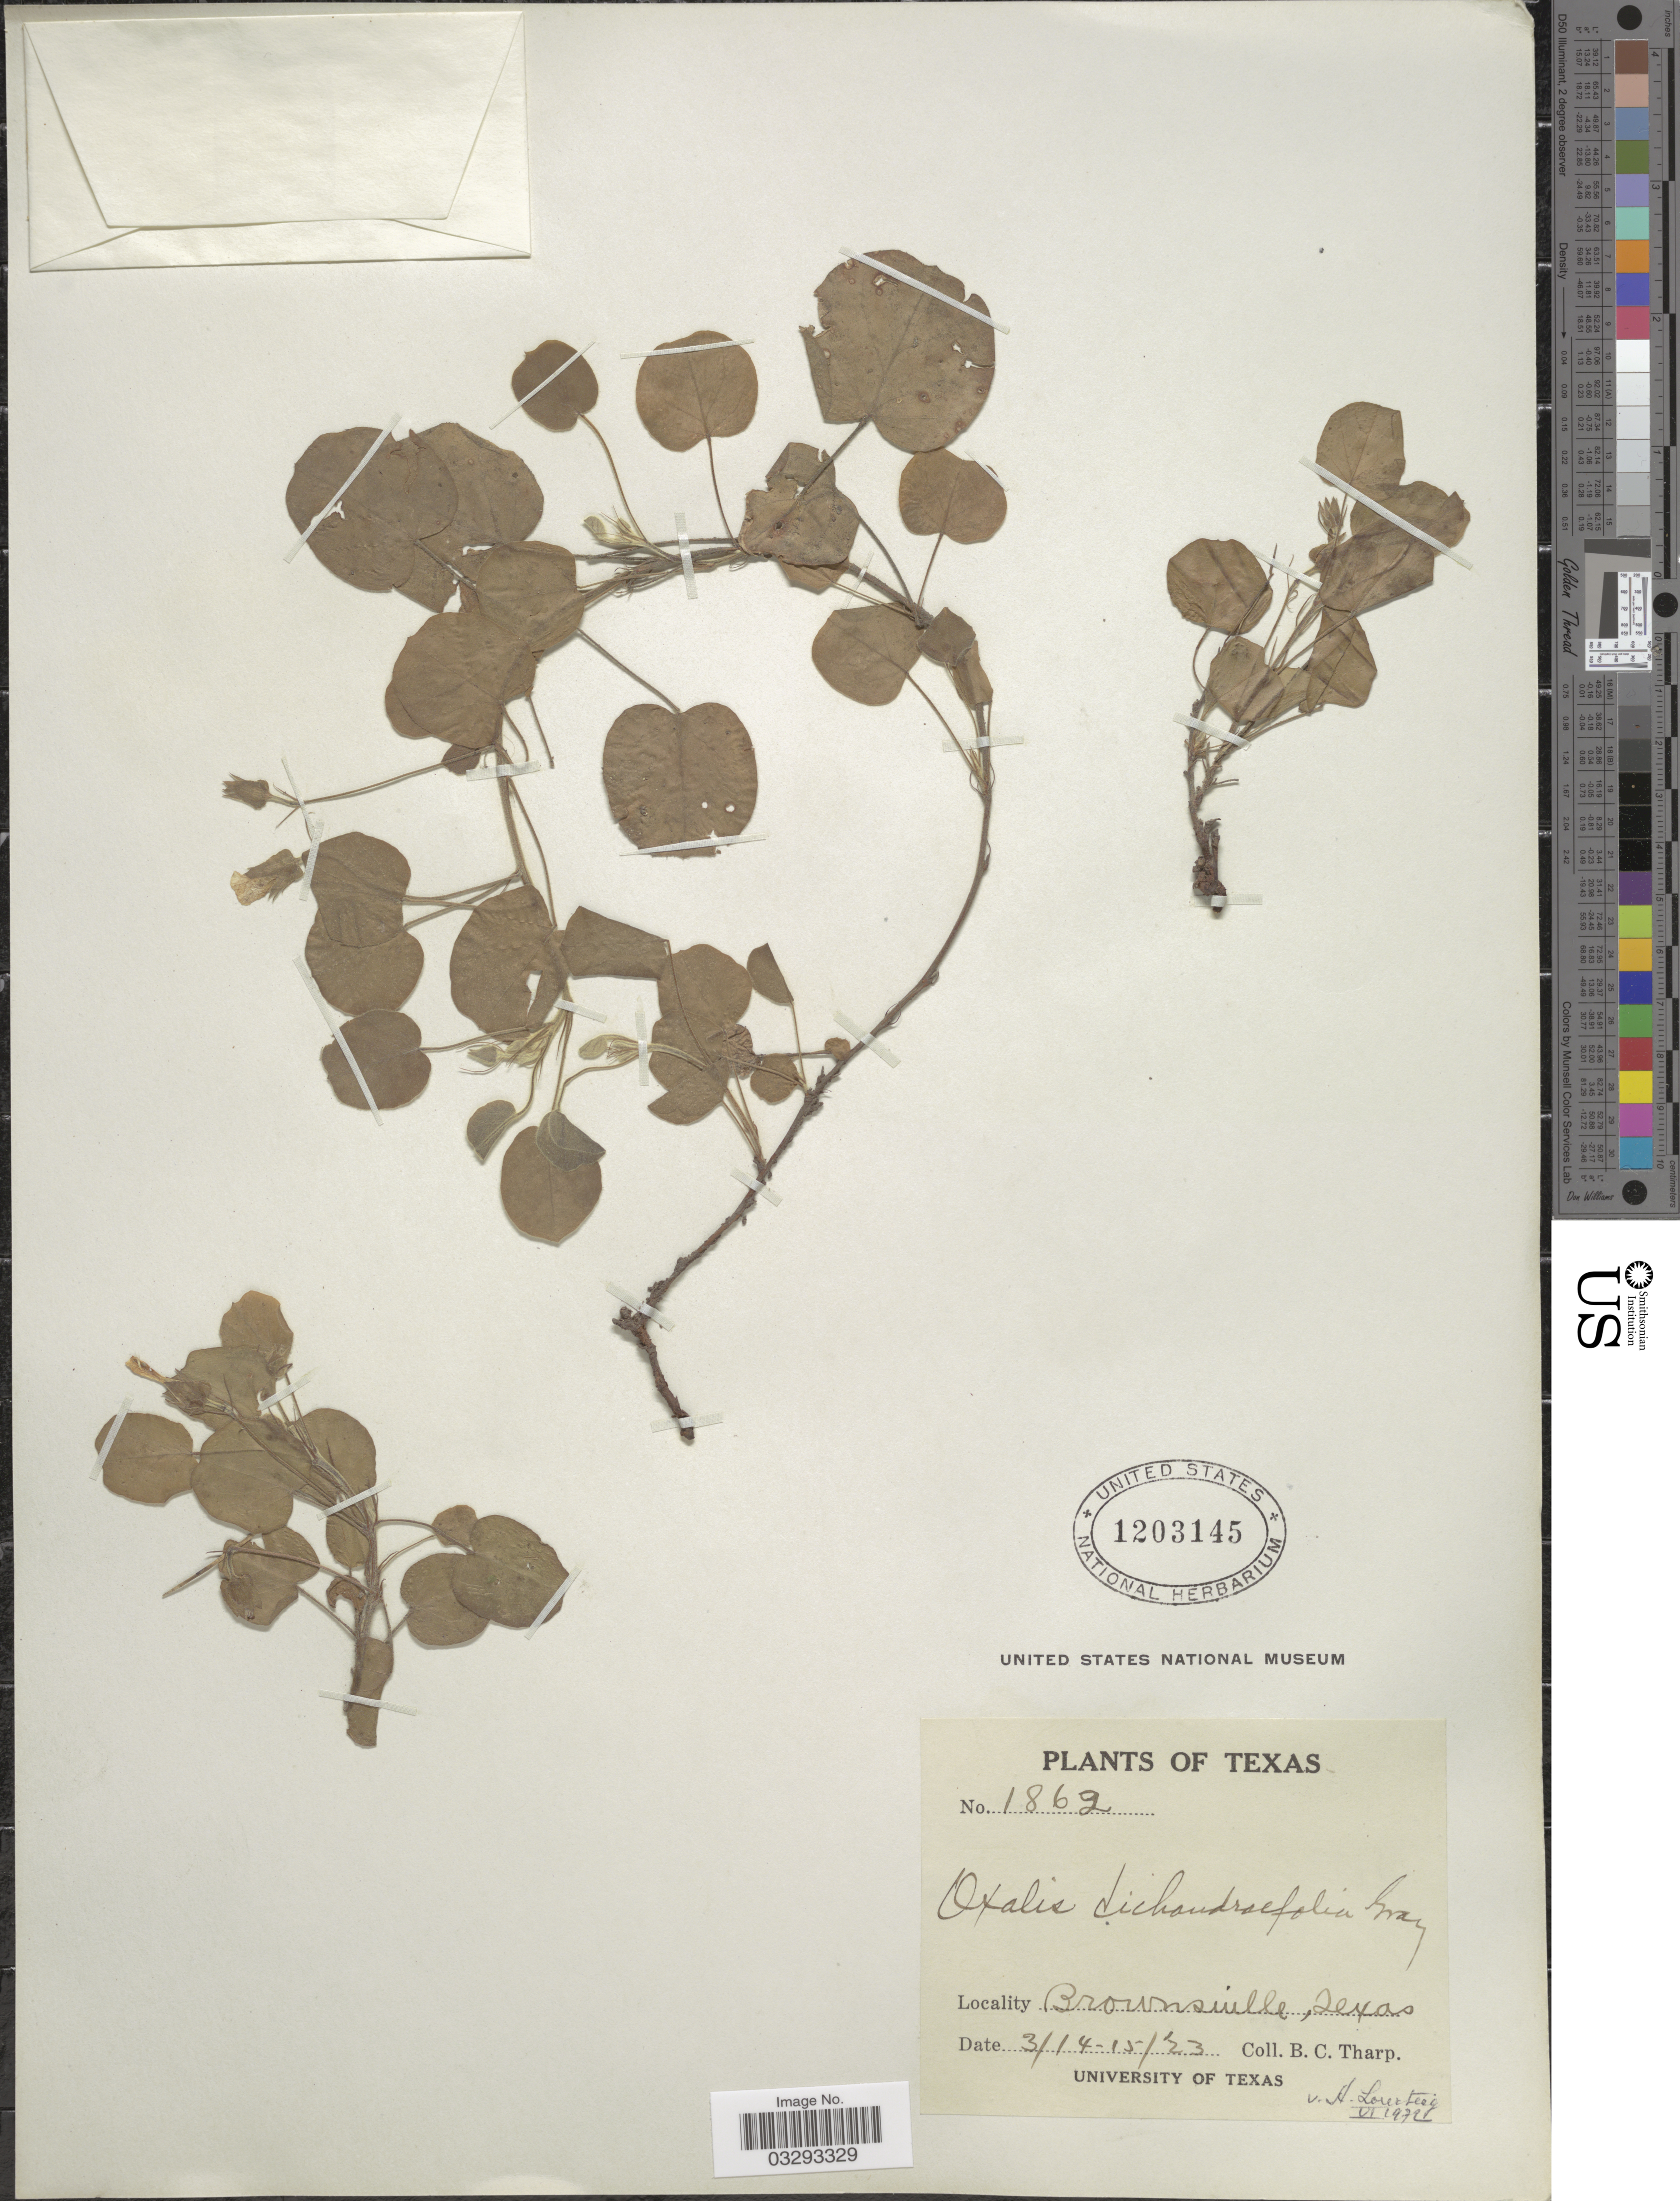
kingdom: Plantae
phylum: Tracheophyta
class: Magnoliopsida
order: Oxalidales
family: Oxalidaceae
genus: Oxalis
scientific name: Oxalis dichondraefolia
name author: A. Gray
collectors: B. C. Tharp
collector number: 1862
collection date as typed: Transcribed d/m/y: 14/3/23 to 15/3/23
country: United States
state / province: Texas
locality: Brownsville.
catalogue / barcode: US 1203145